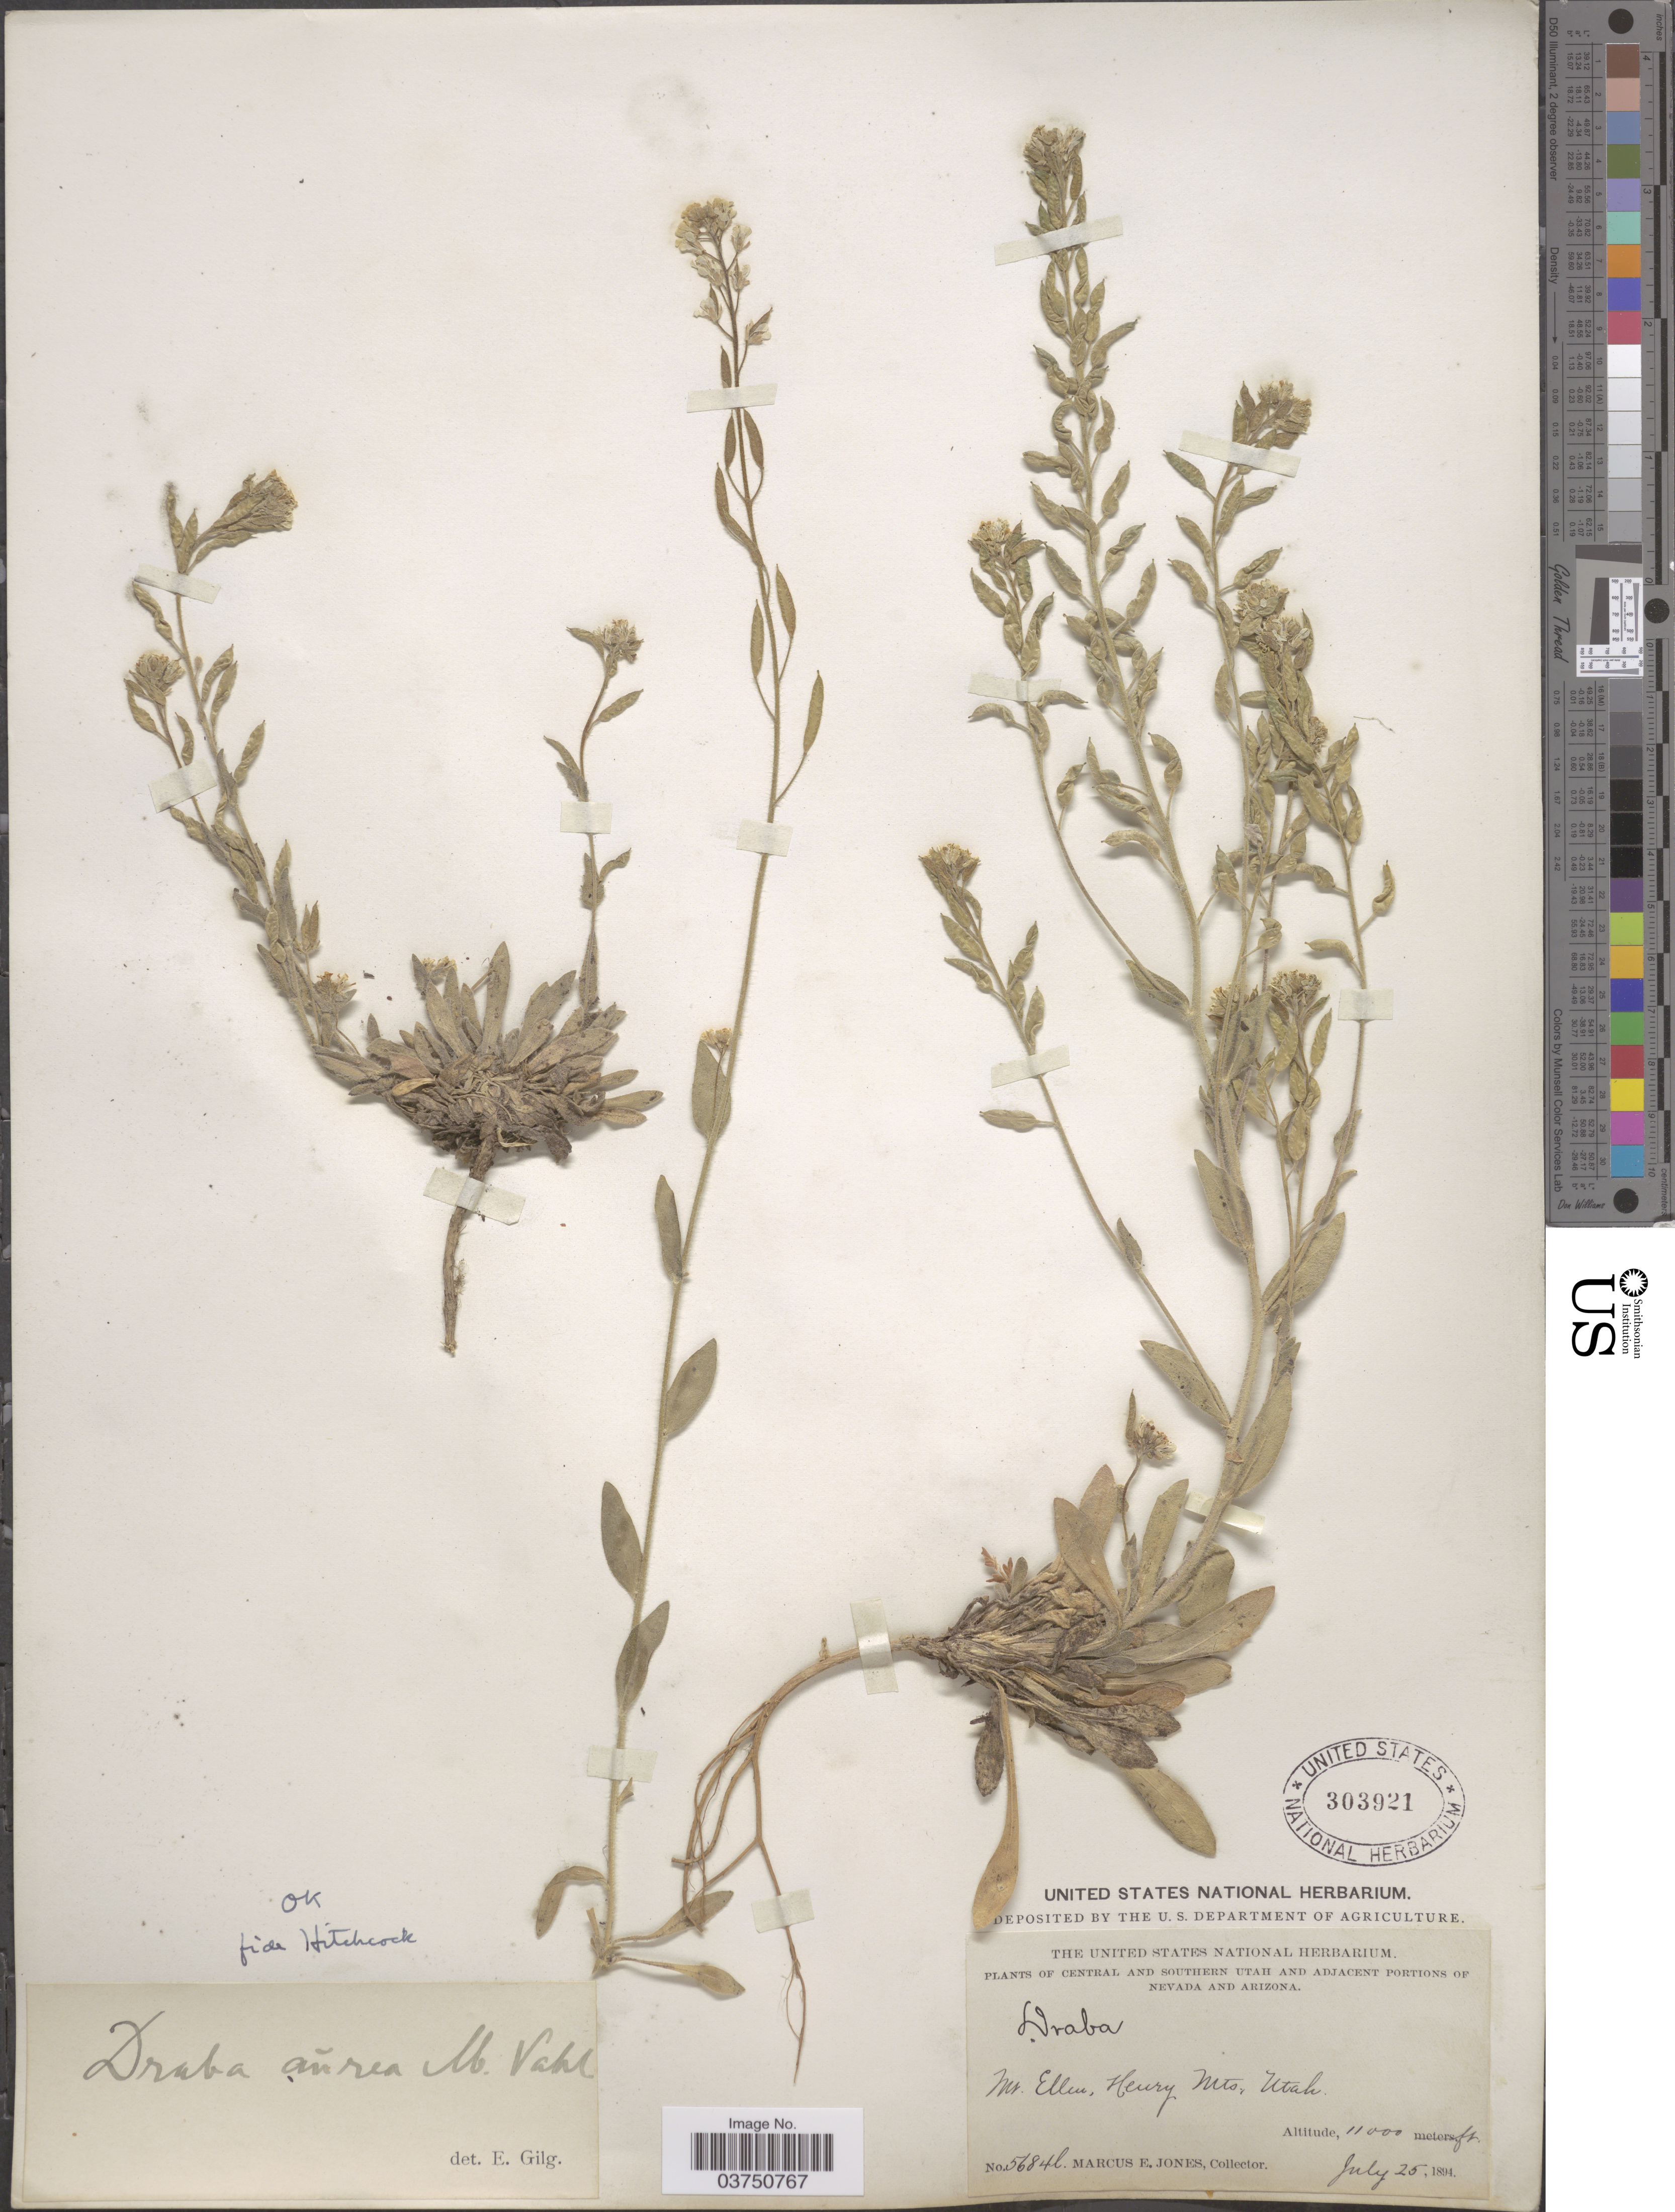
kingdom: Plantae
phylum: Tracheophyta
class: Magnoliopsida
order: Brassicales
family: Brassicaceae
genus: Draba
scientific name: Draba aurea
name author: Vahl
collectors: M. E. Jones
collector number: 5684l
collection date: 1894-07-25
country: United States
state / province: Utah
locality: Central and Southern Utah. Mt. Ellen, Henry Mts.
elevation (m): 3353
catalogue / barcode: US 303921